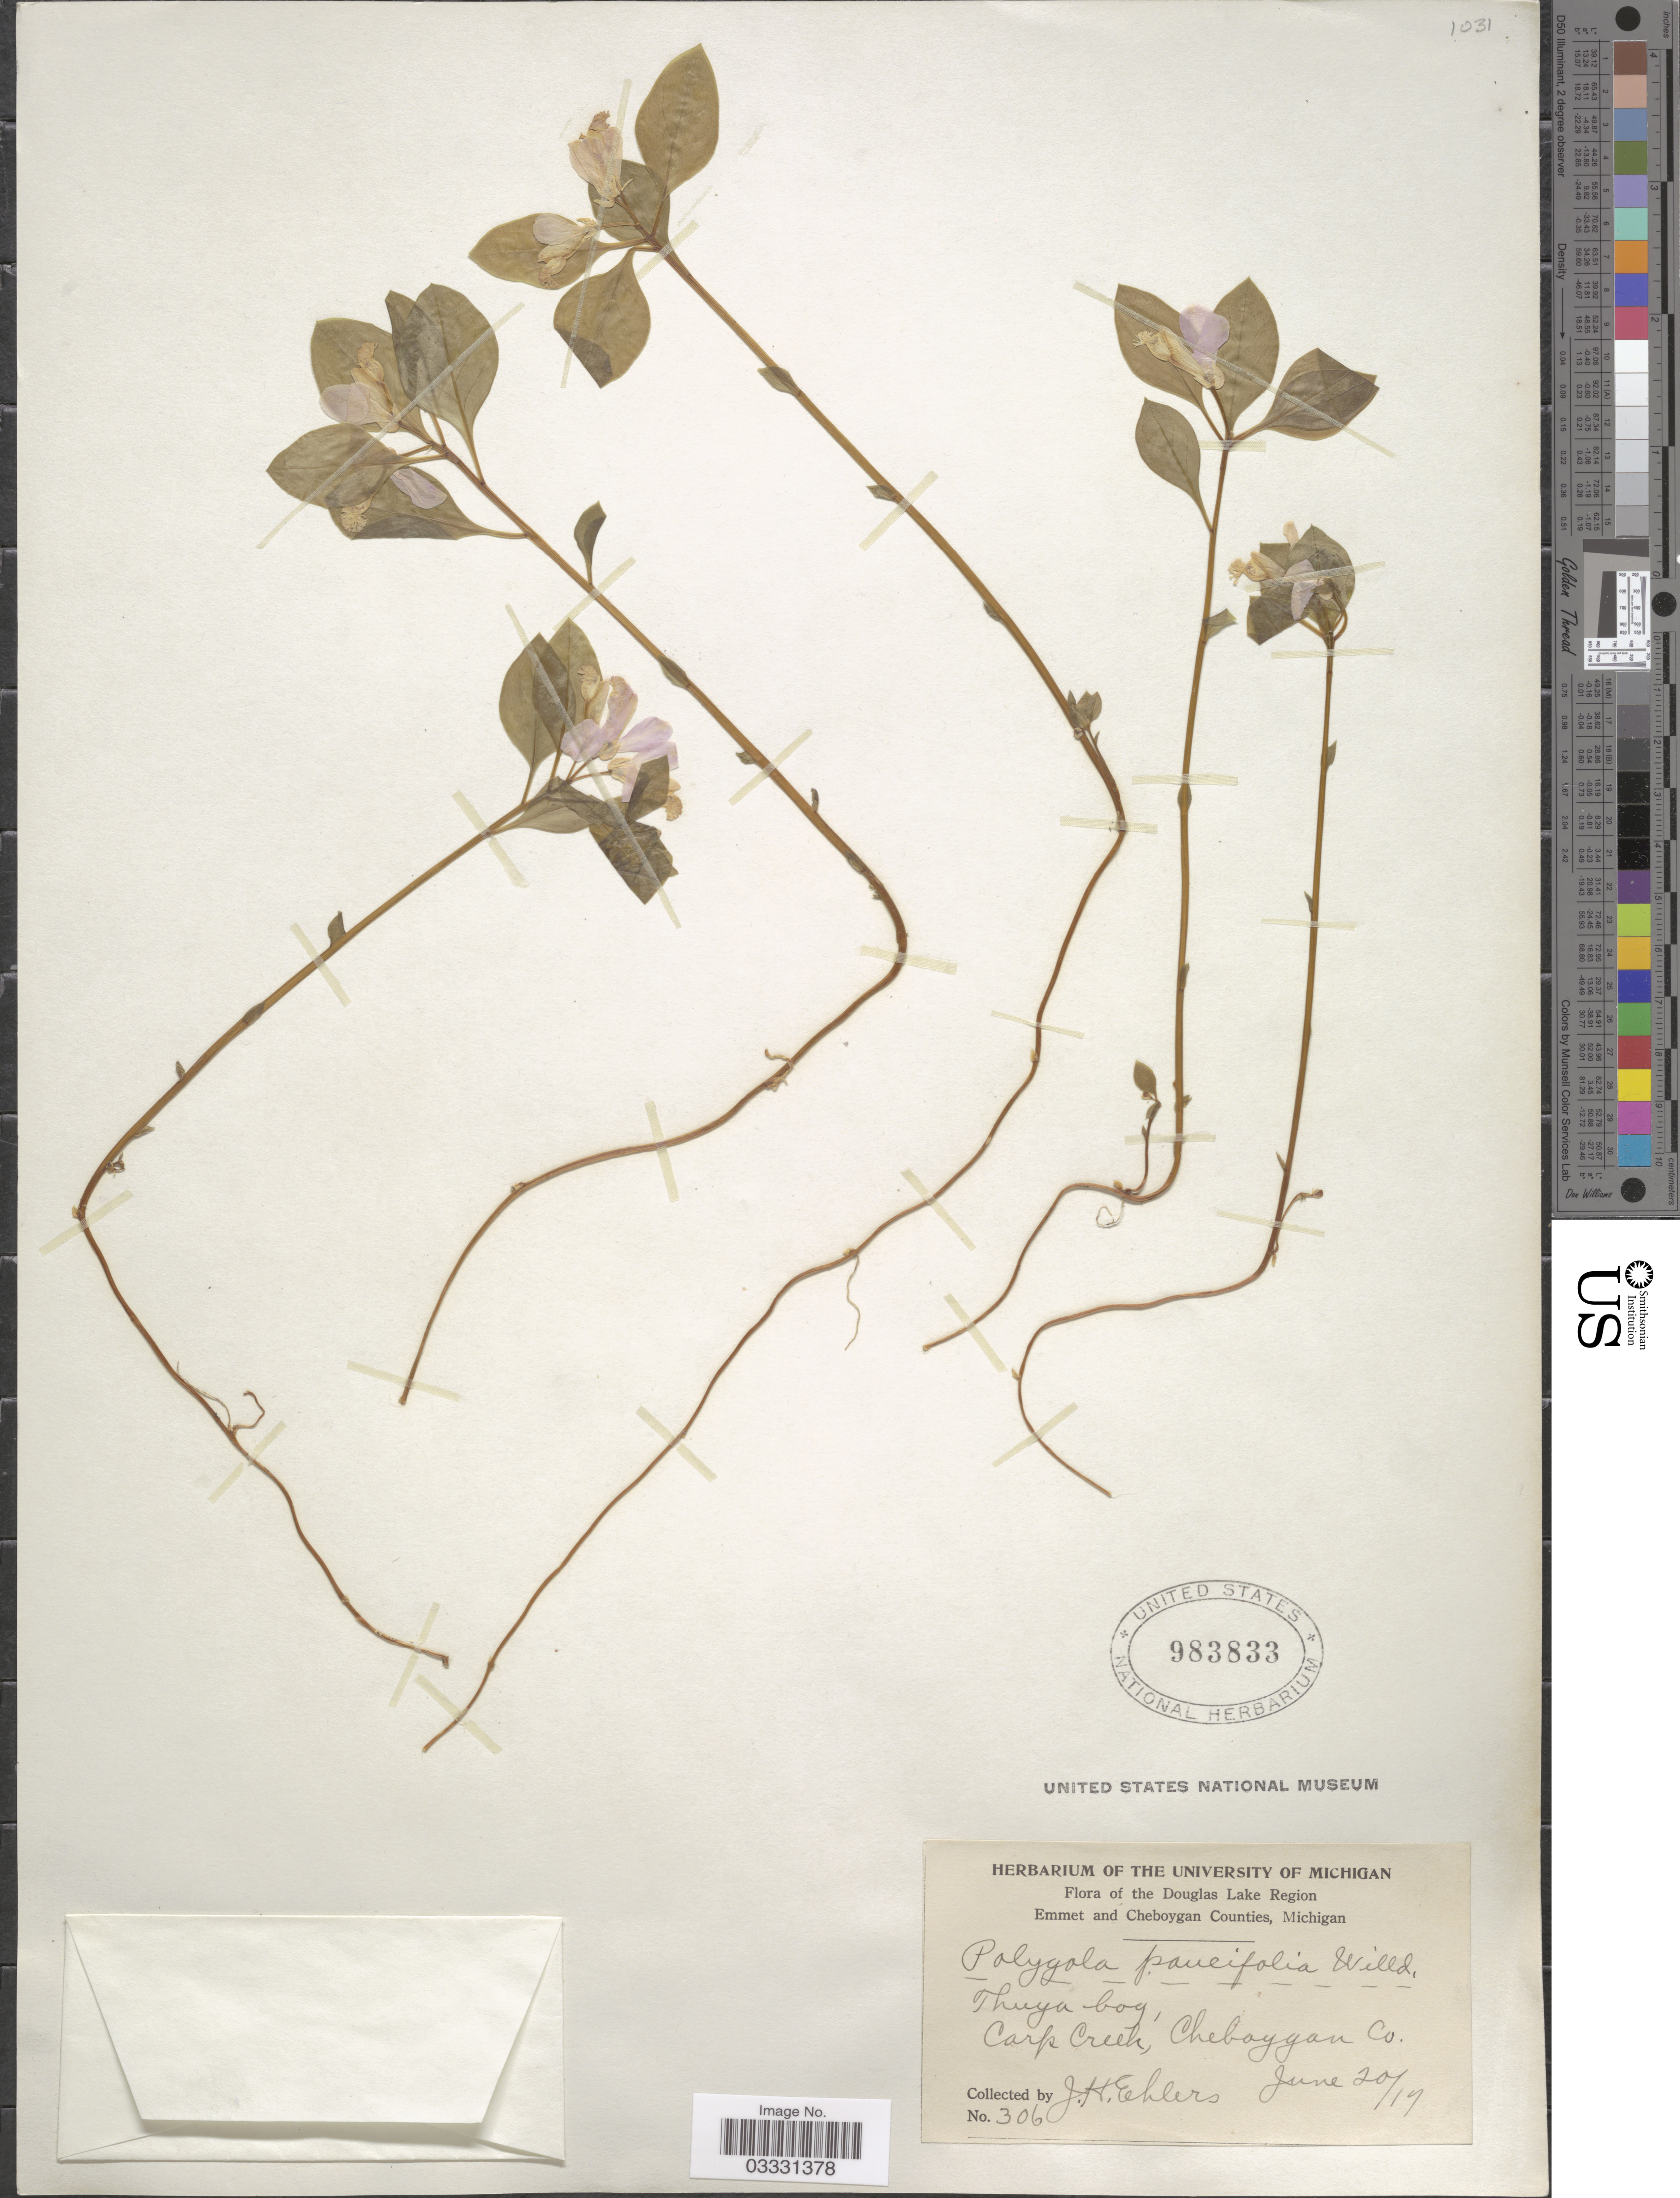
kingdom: Plantae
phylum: Tracheophyta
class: Magnoliopsida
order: Fabales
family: Polygalaceae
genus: Polygaloides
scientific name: Polygaloides paucifolia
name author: (Willd.) J.R. Abbott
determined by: Strong, Mark T., (BOT), Smithsonian Institution - National Museum of Natural History (UNITED STATES)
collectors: J. H. Ehlers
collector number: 306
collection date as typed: Transcribed d/m/y: 20/6/19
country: United States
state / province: Michigan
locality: The Douglas Lake Region. Carp Creek, Cheboygan Co.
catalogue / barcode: US 983833